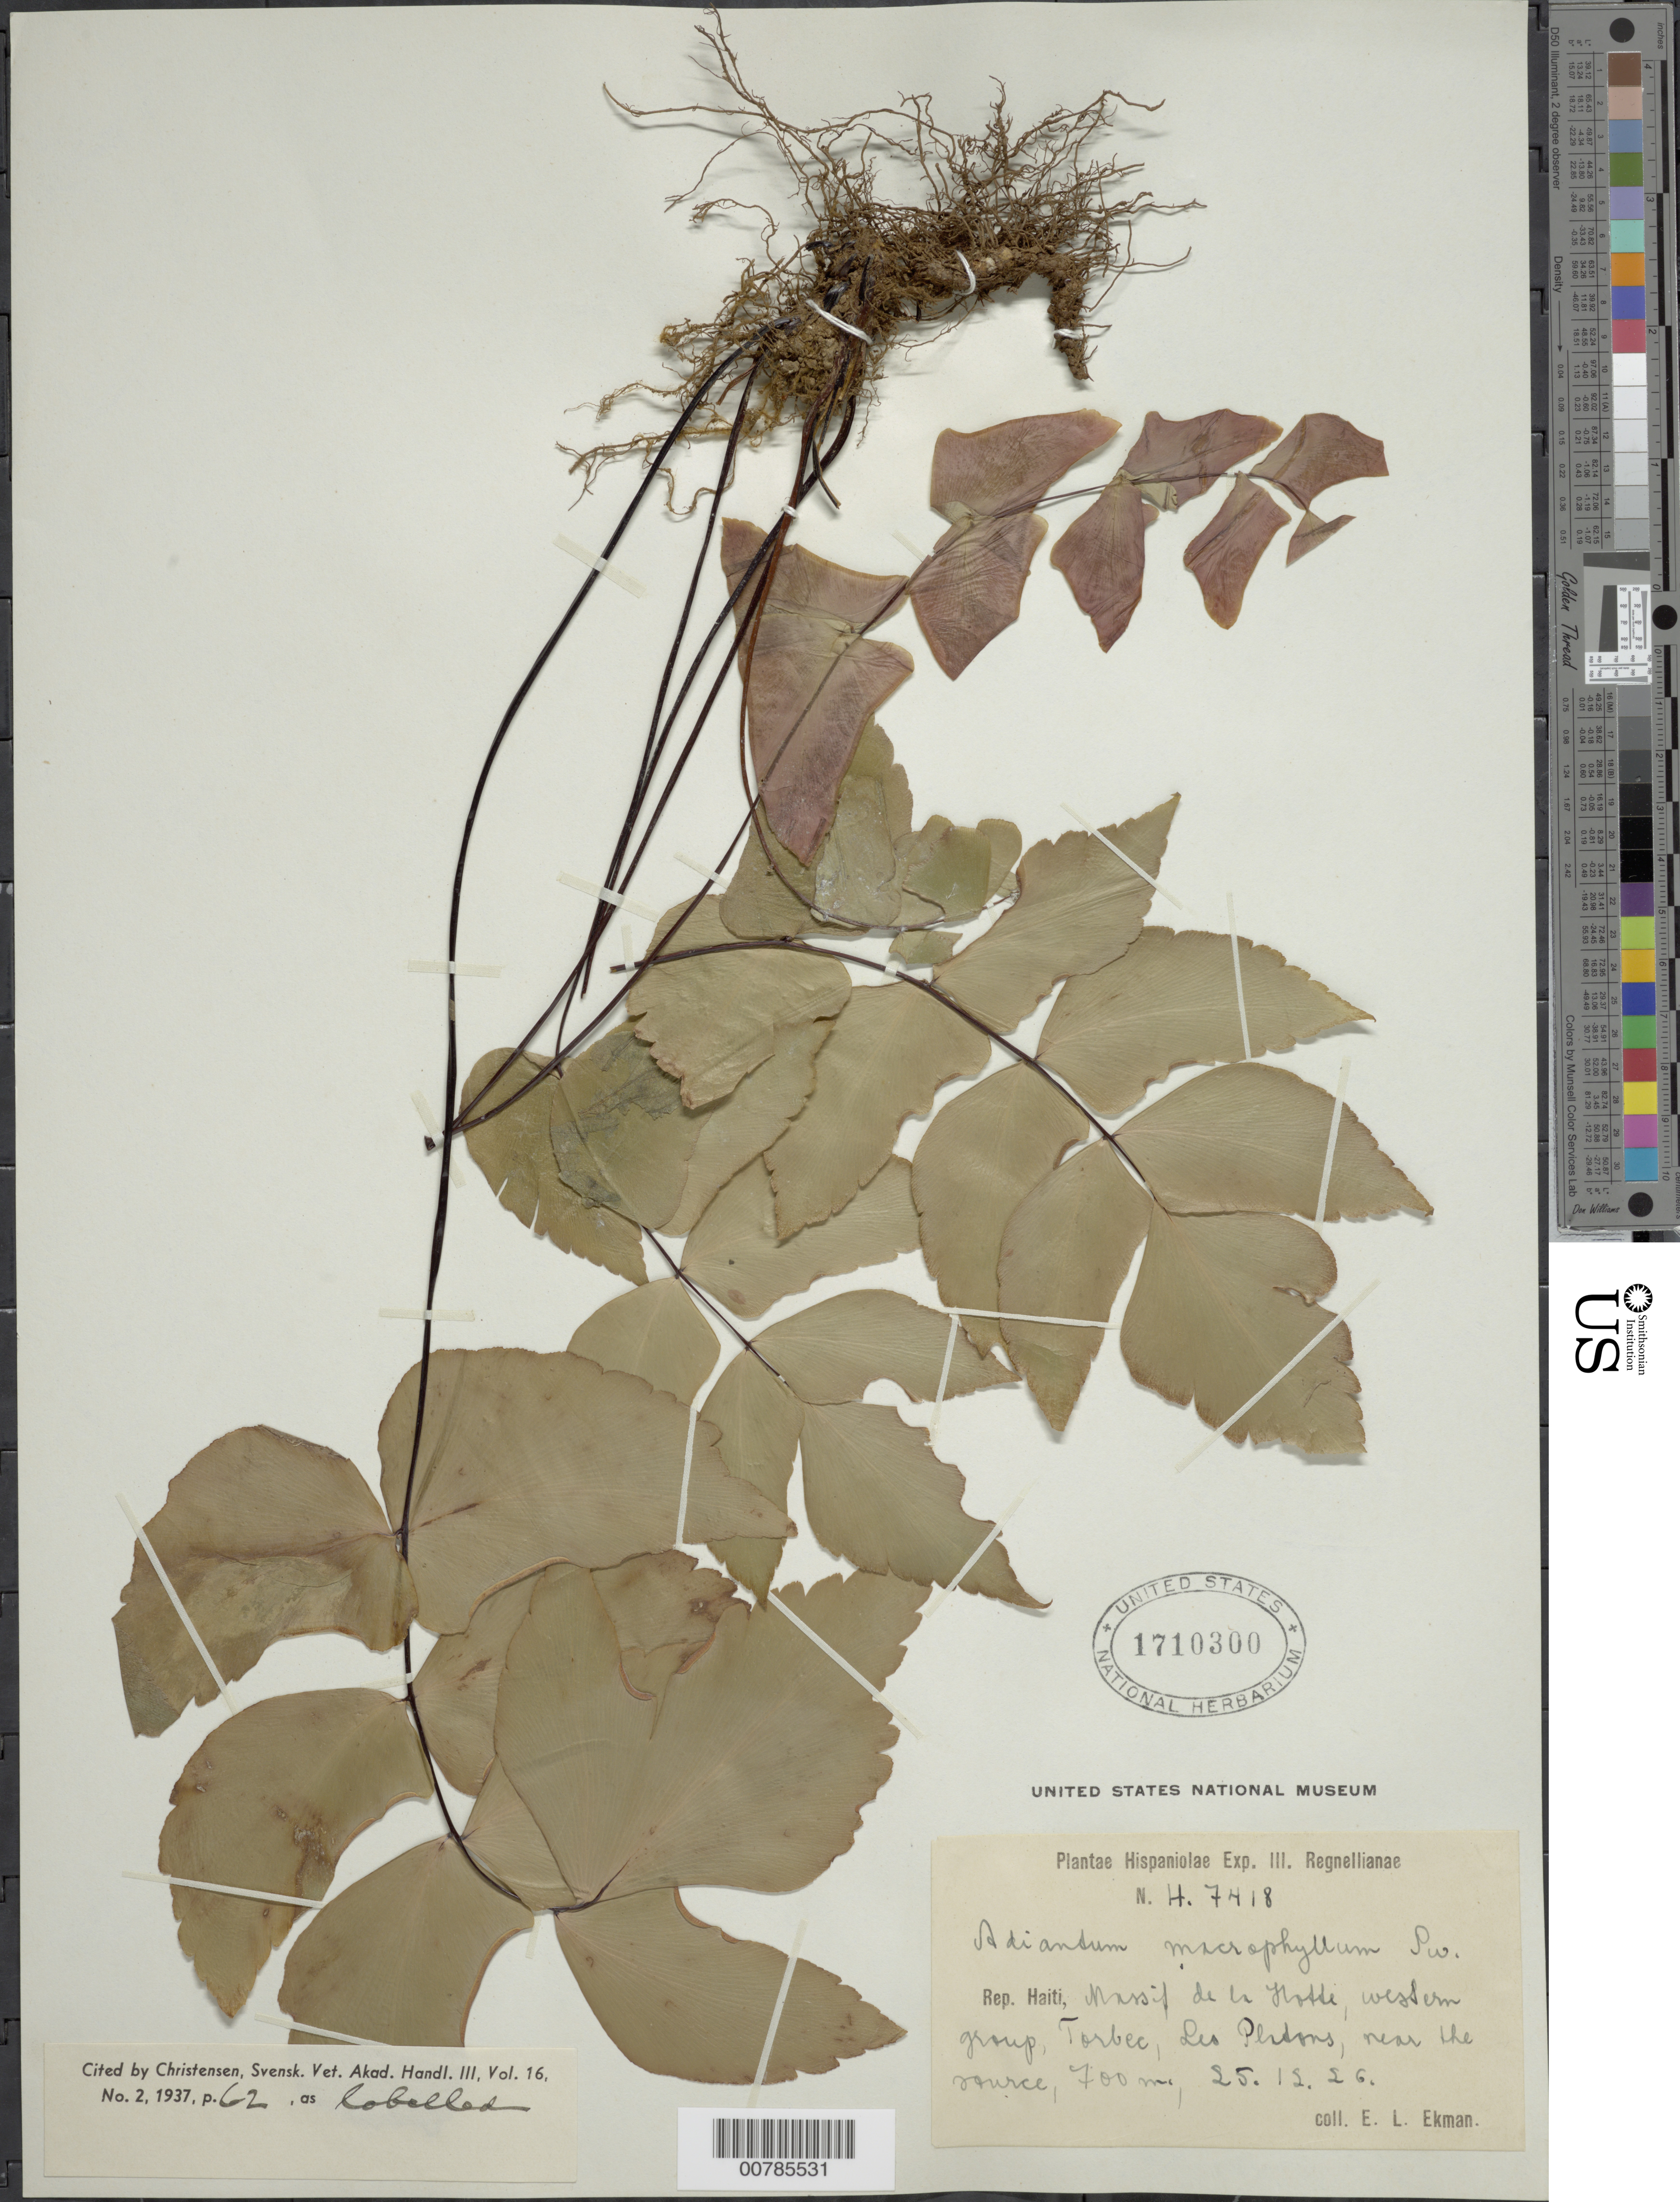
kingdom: Plantae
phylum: Tracheophyta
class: Polypodiopsida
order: Polypodiales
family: Pteridaceae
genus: Adiantum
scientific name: Adiantum macrophyllum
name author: Sw.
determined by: Christensen, C. F. A.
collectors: E. L. Ekman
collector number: H 7418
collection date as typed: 25 Dec 1926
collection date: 1926-12-25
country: Haiti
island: Hispaniola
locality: Massif de la Hotte, western group, Torbec, Les Pladons, near the source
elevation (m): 700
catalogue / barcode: US 1710300